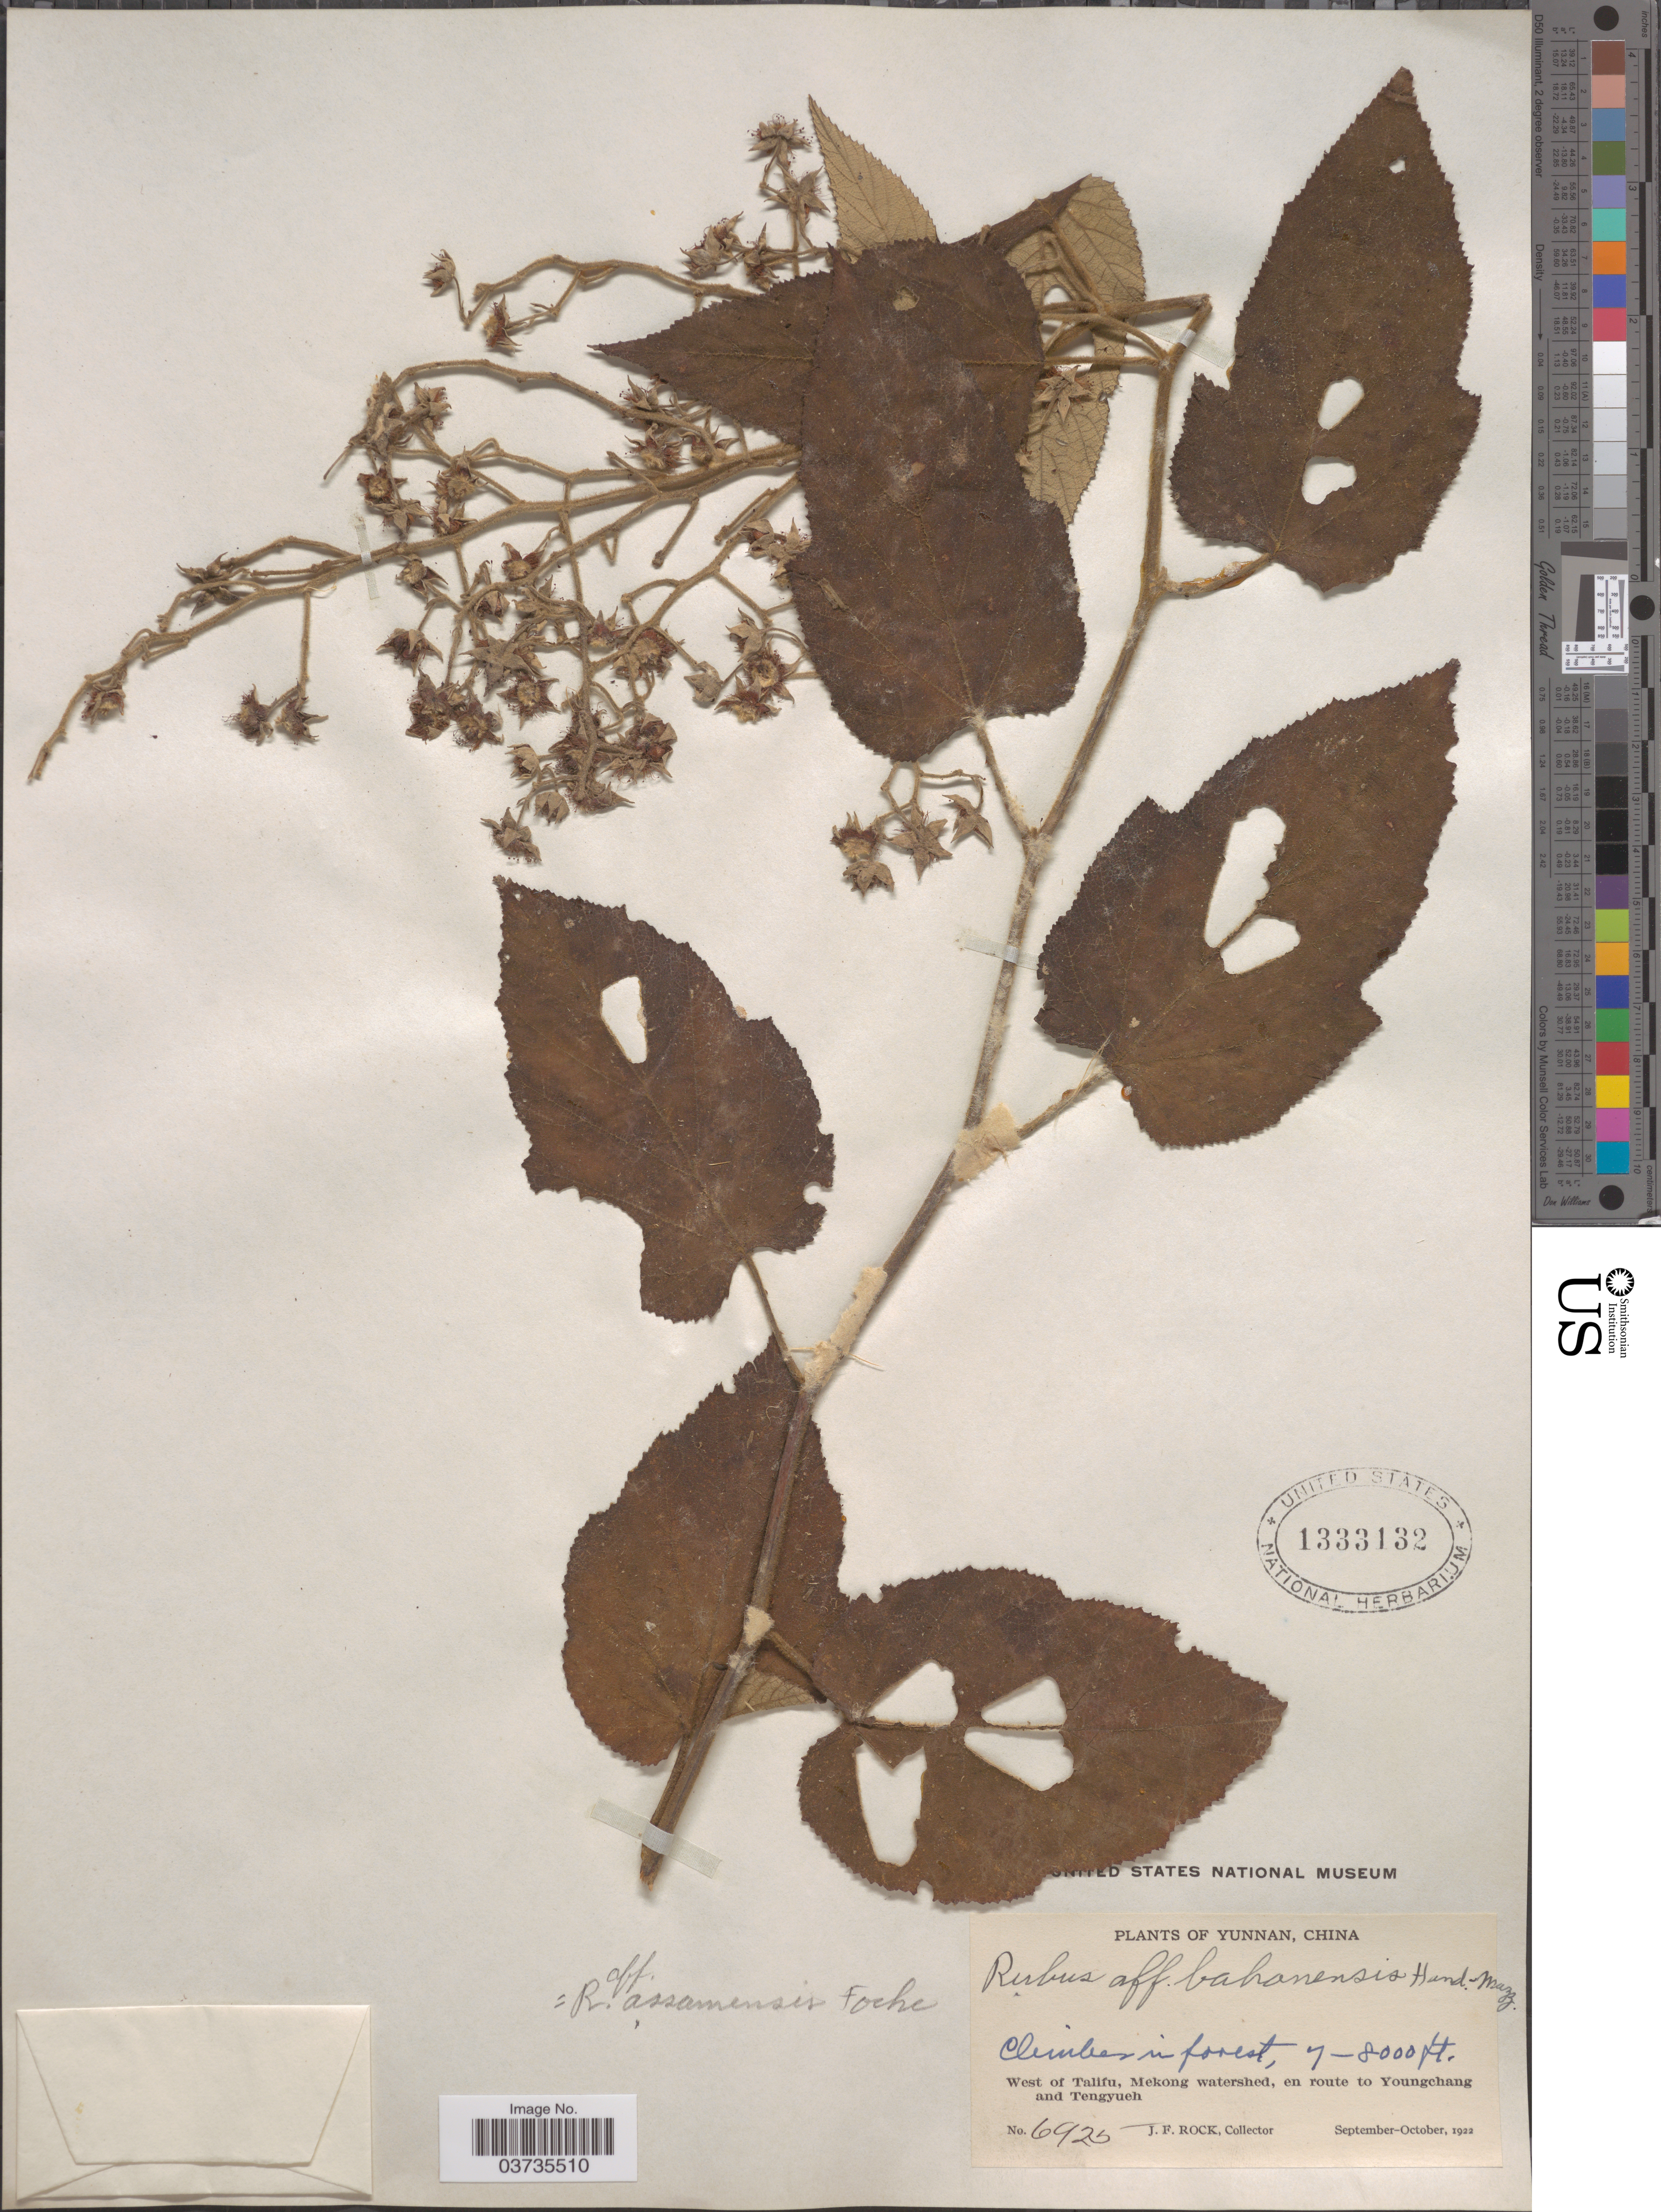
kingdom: Plantae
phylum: Tracheophyta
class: Magnoliopsida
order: Rosales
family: Rosaceae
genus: Rubus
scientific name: Rubus assamensis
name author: Focke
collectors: J. Rock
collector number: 6925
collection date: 1922-09/1922-10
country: China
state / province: Yunnan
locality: West of Talifu, Mekong watershed, en route to Youngchang and Tengyueh.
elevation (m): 2134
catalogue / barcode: US 1333132